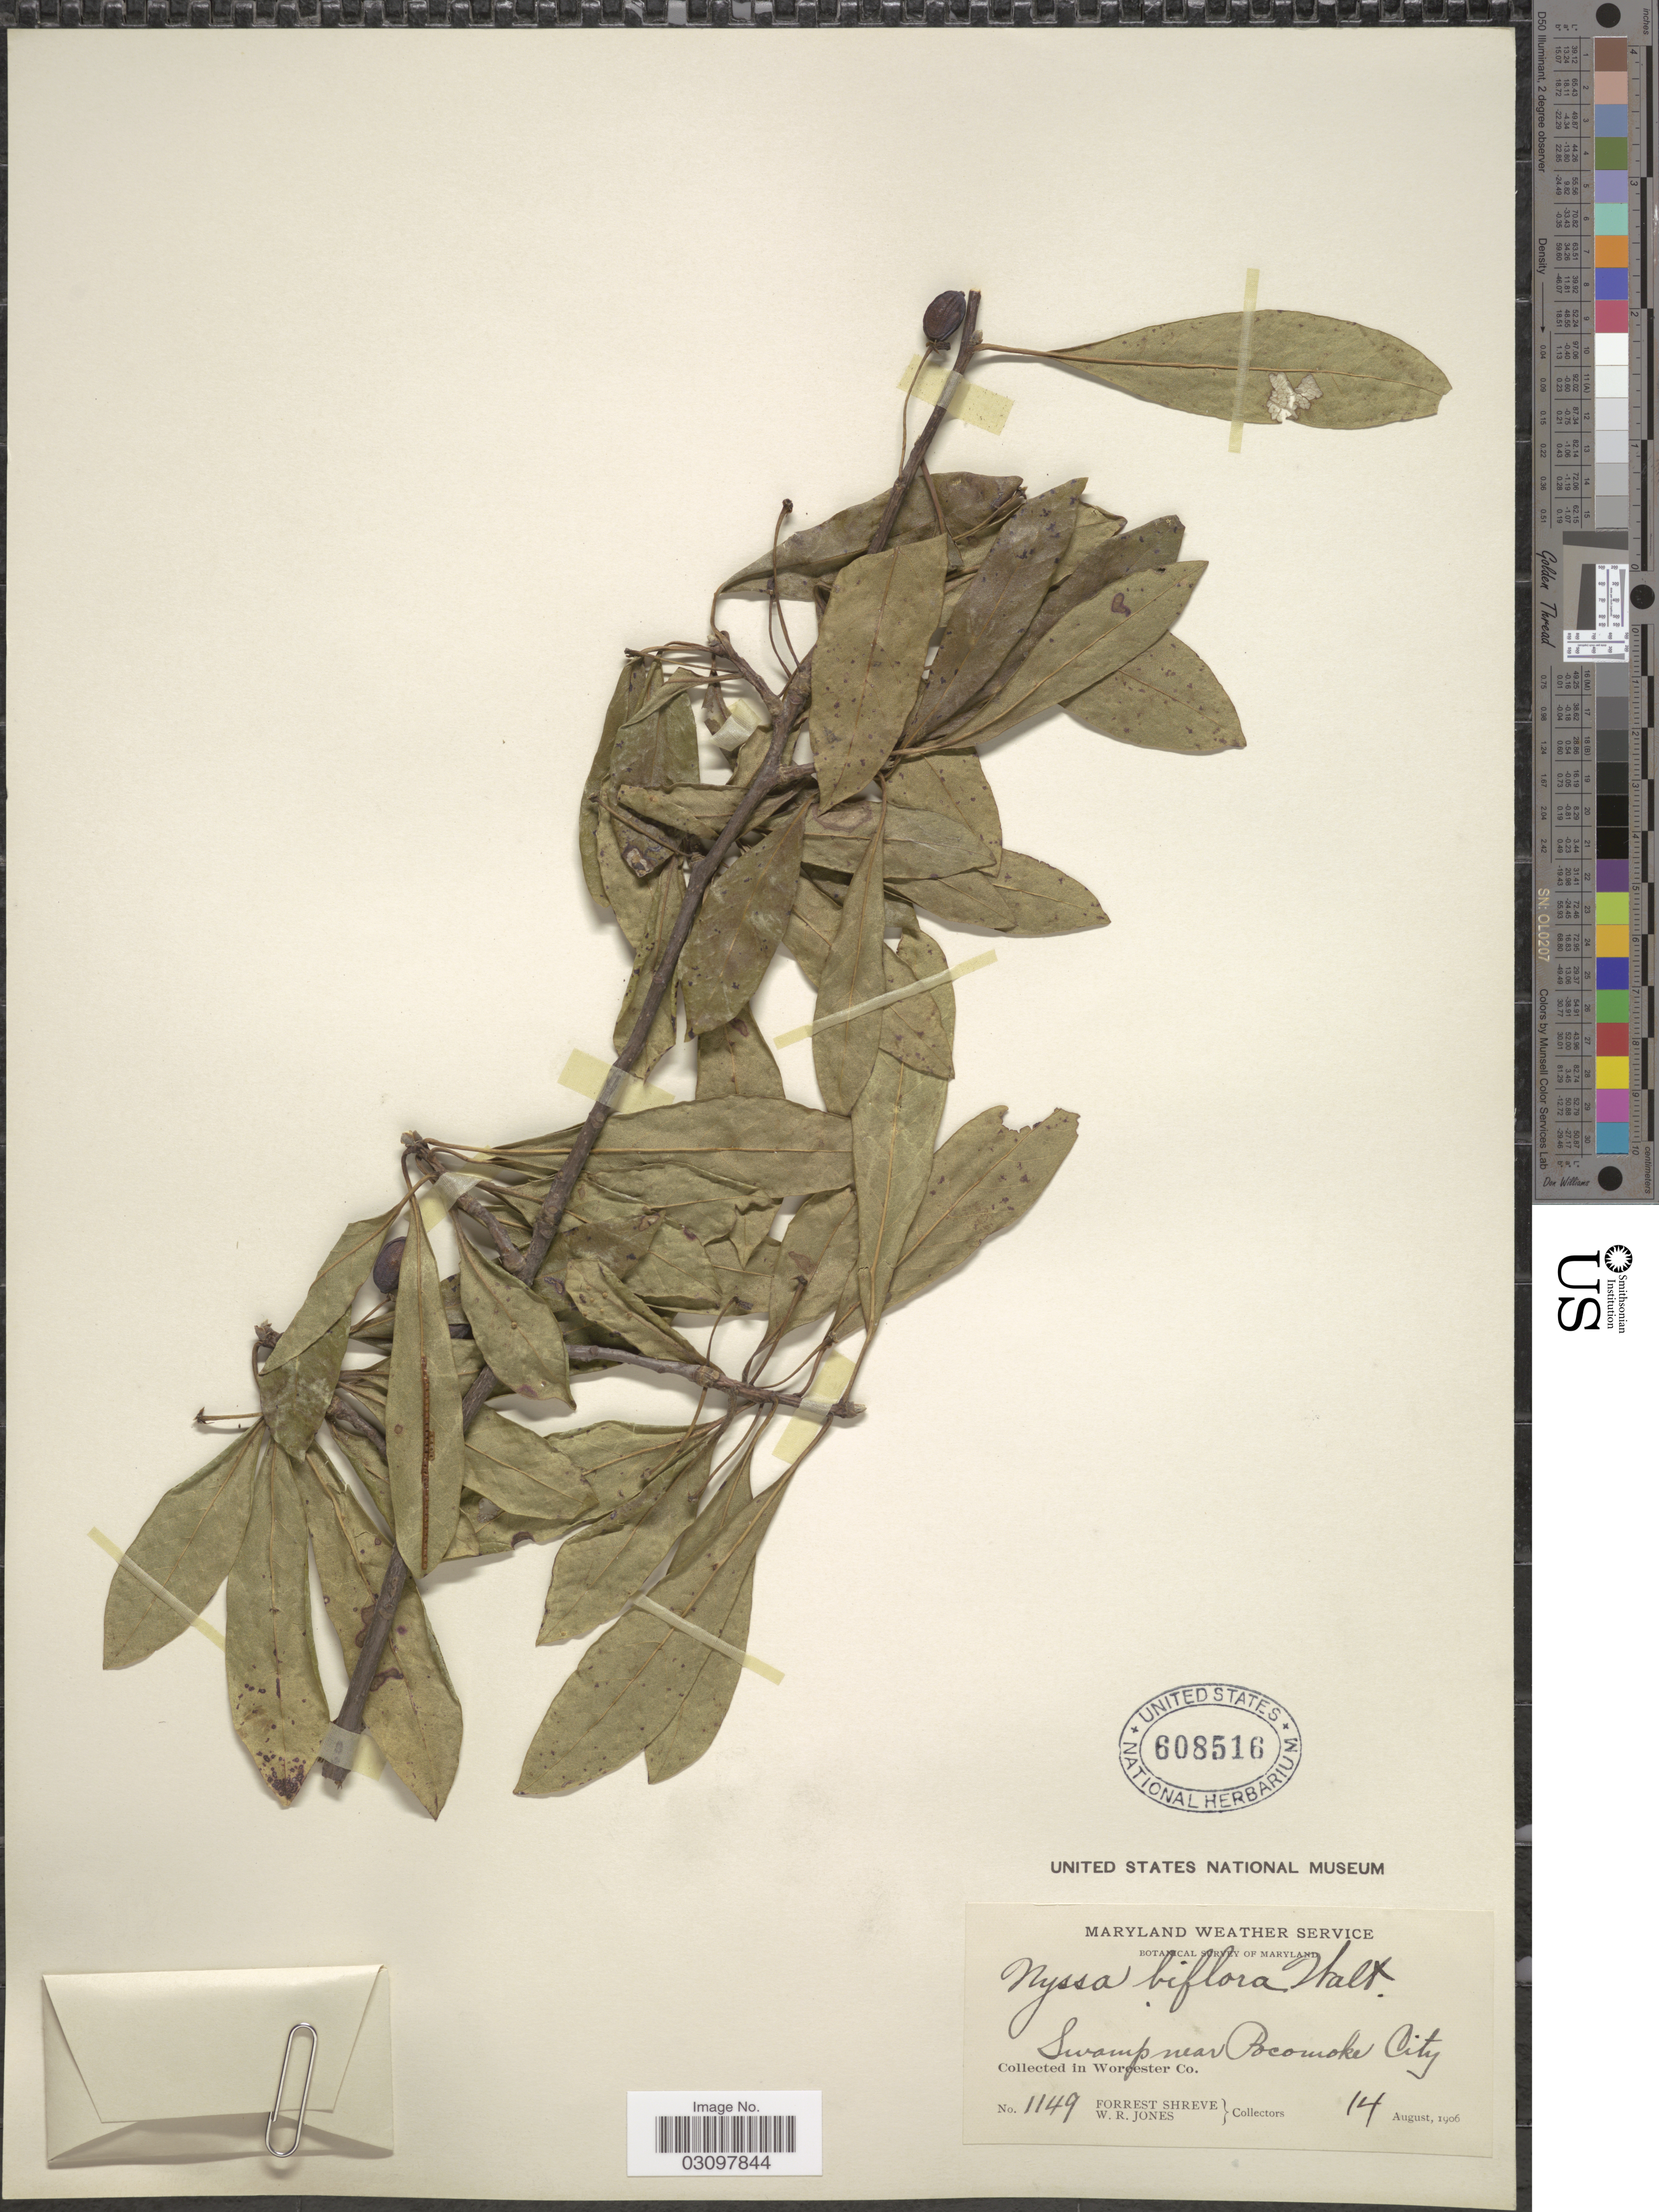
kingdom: Plantae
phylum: Tracheophyta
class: Magnoliopsida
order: Cornales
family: Nyssaceae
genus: Nyssa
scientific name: Nyssa biflora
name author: Walter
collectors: F. Shreve & W. R. Jones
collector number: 1149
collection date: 1906-08-14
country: United States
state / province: Maryland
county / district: Worcester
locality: Swamp near Pocomoke City. In Worcester Co.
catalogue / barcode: US 608516